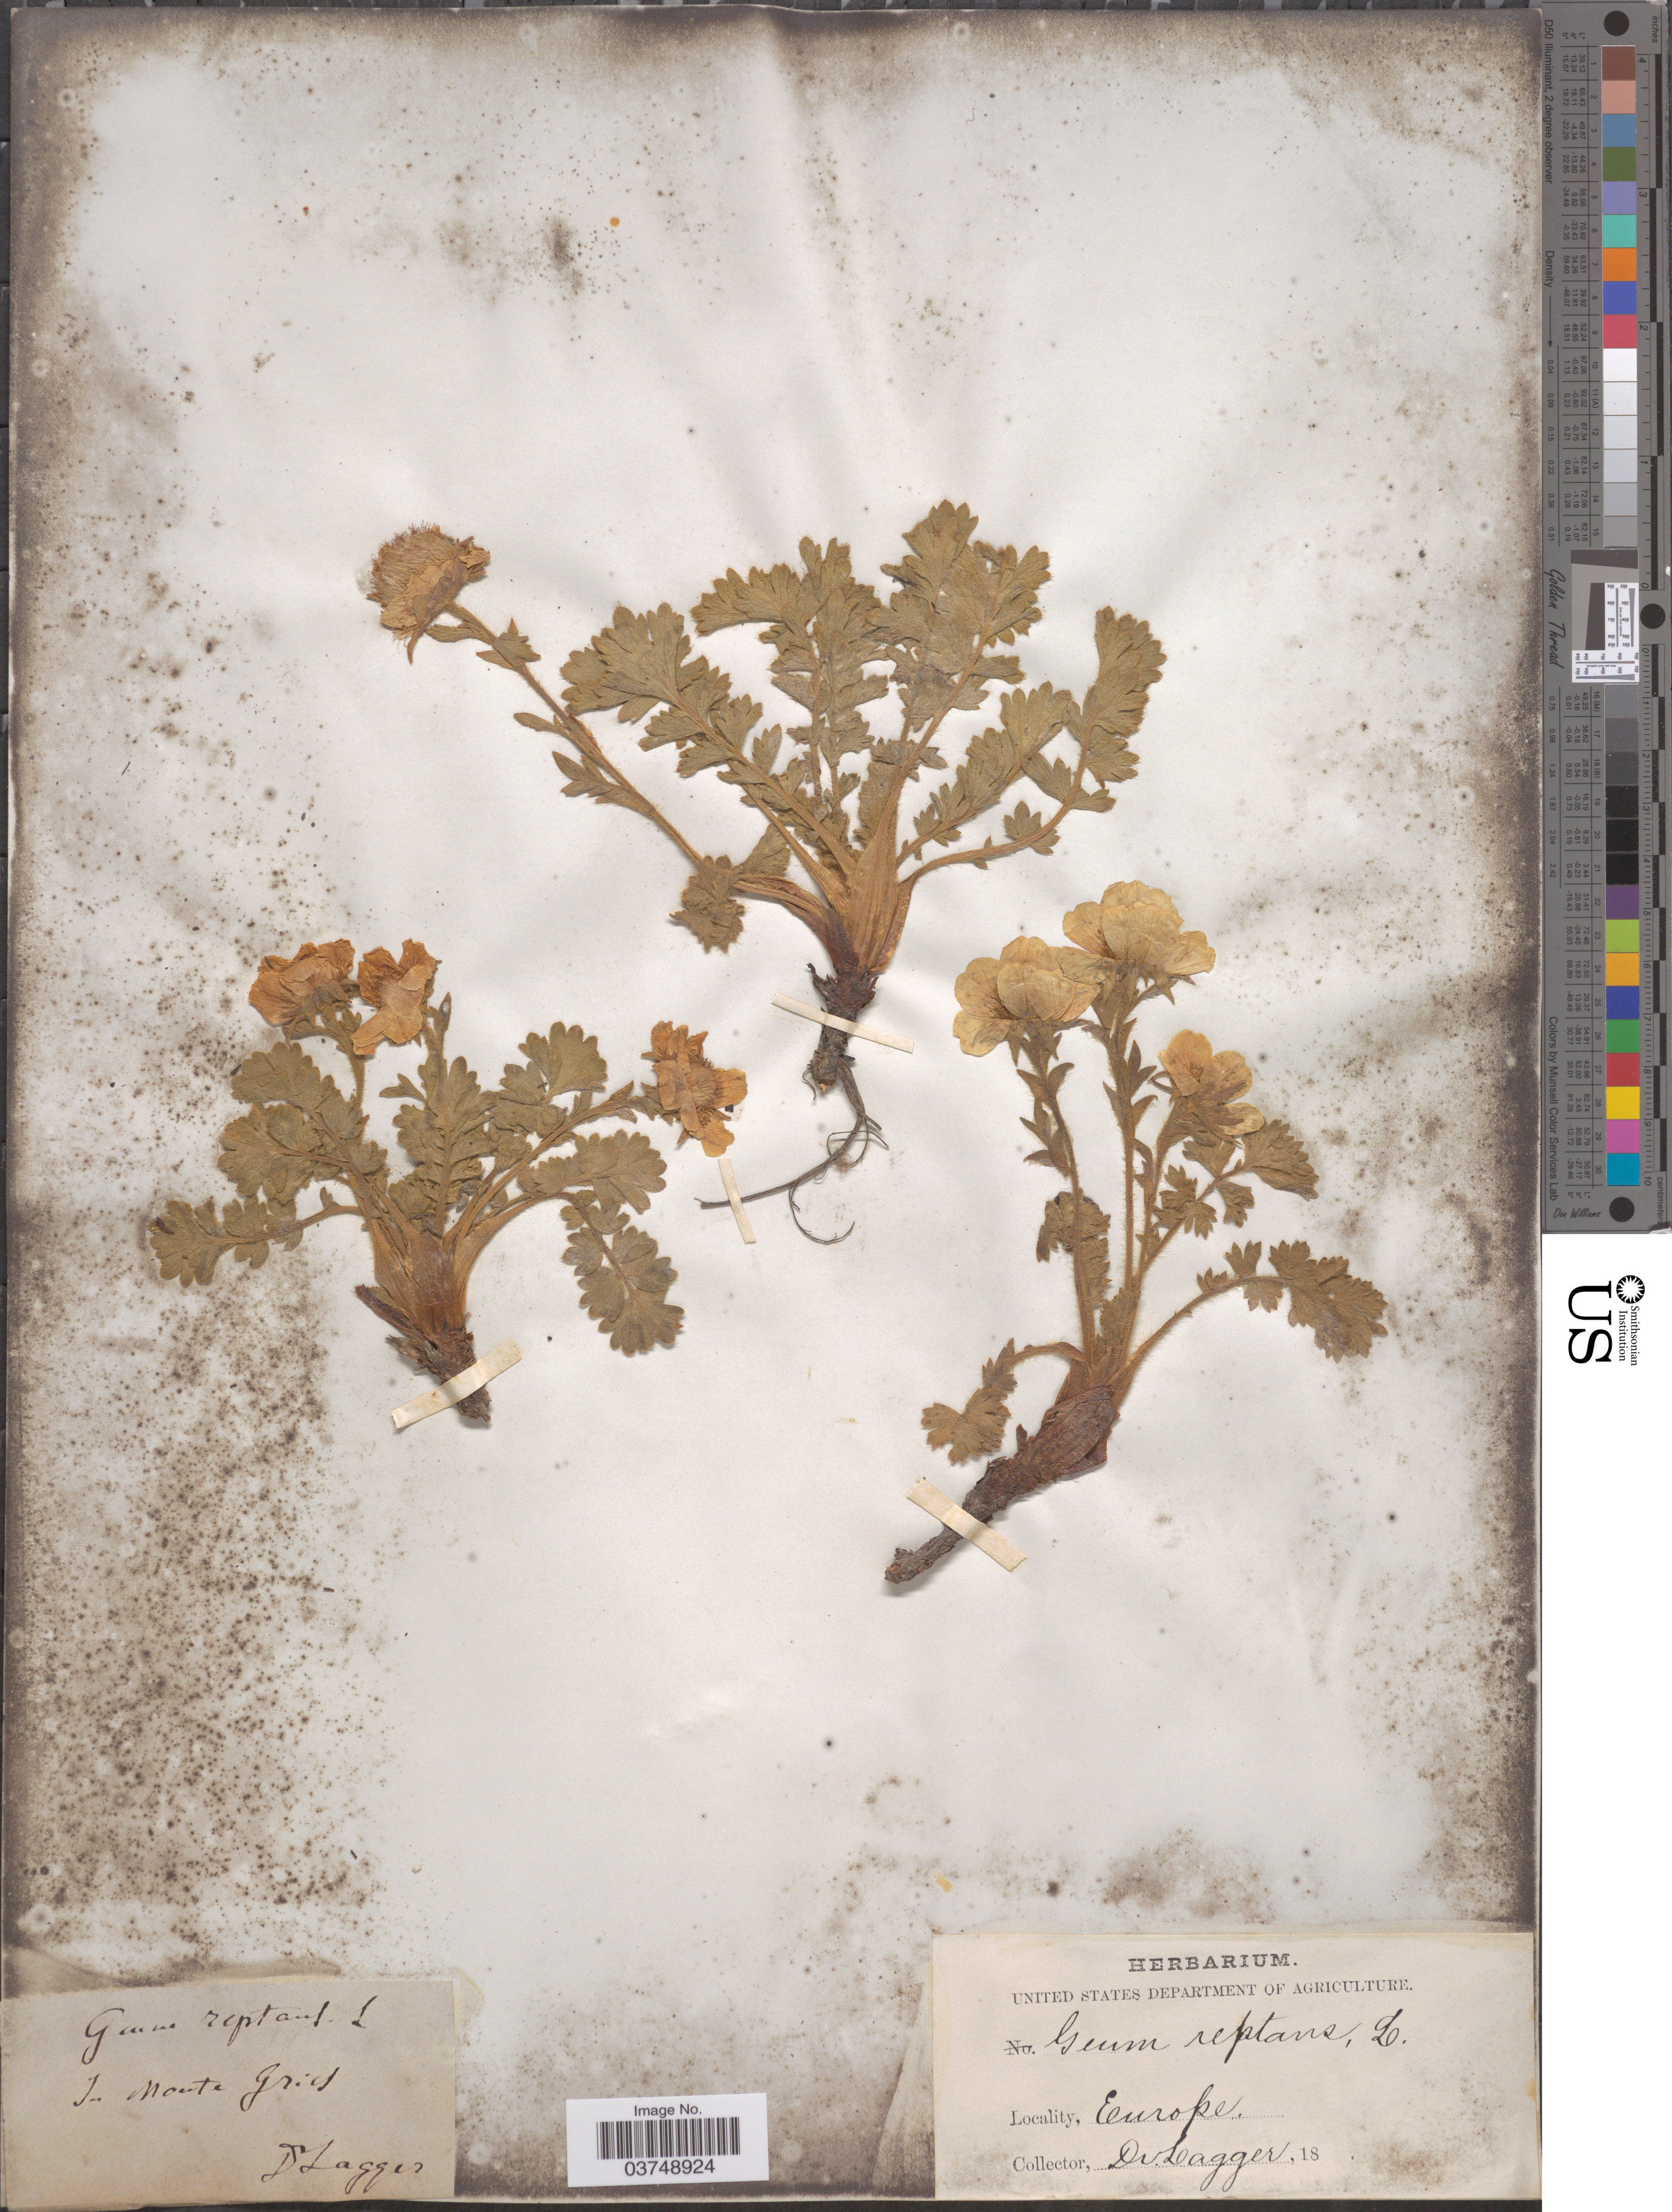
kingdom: Plantae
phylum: Tracheophyta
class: Magnoliopsida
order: Rosales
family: Rosaceae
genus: Geum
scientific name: Geum montanum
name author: L.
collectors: F. J. Lagger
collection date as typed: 18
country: Switzerland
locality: In Monte Gries. Europe.